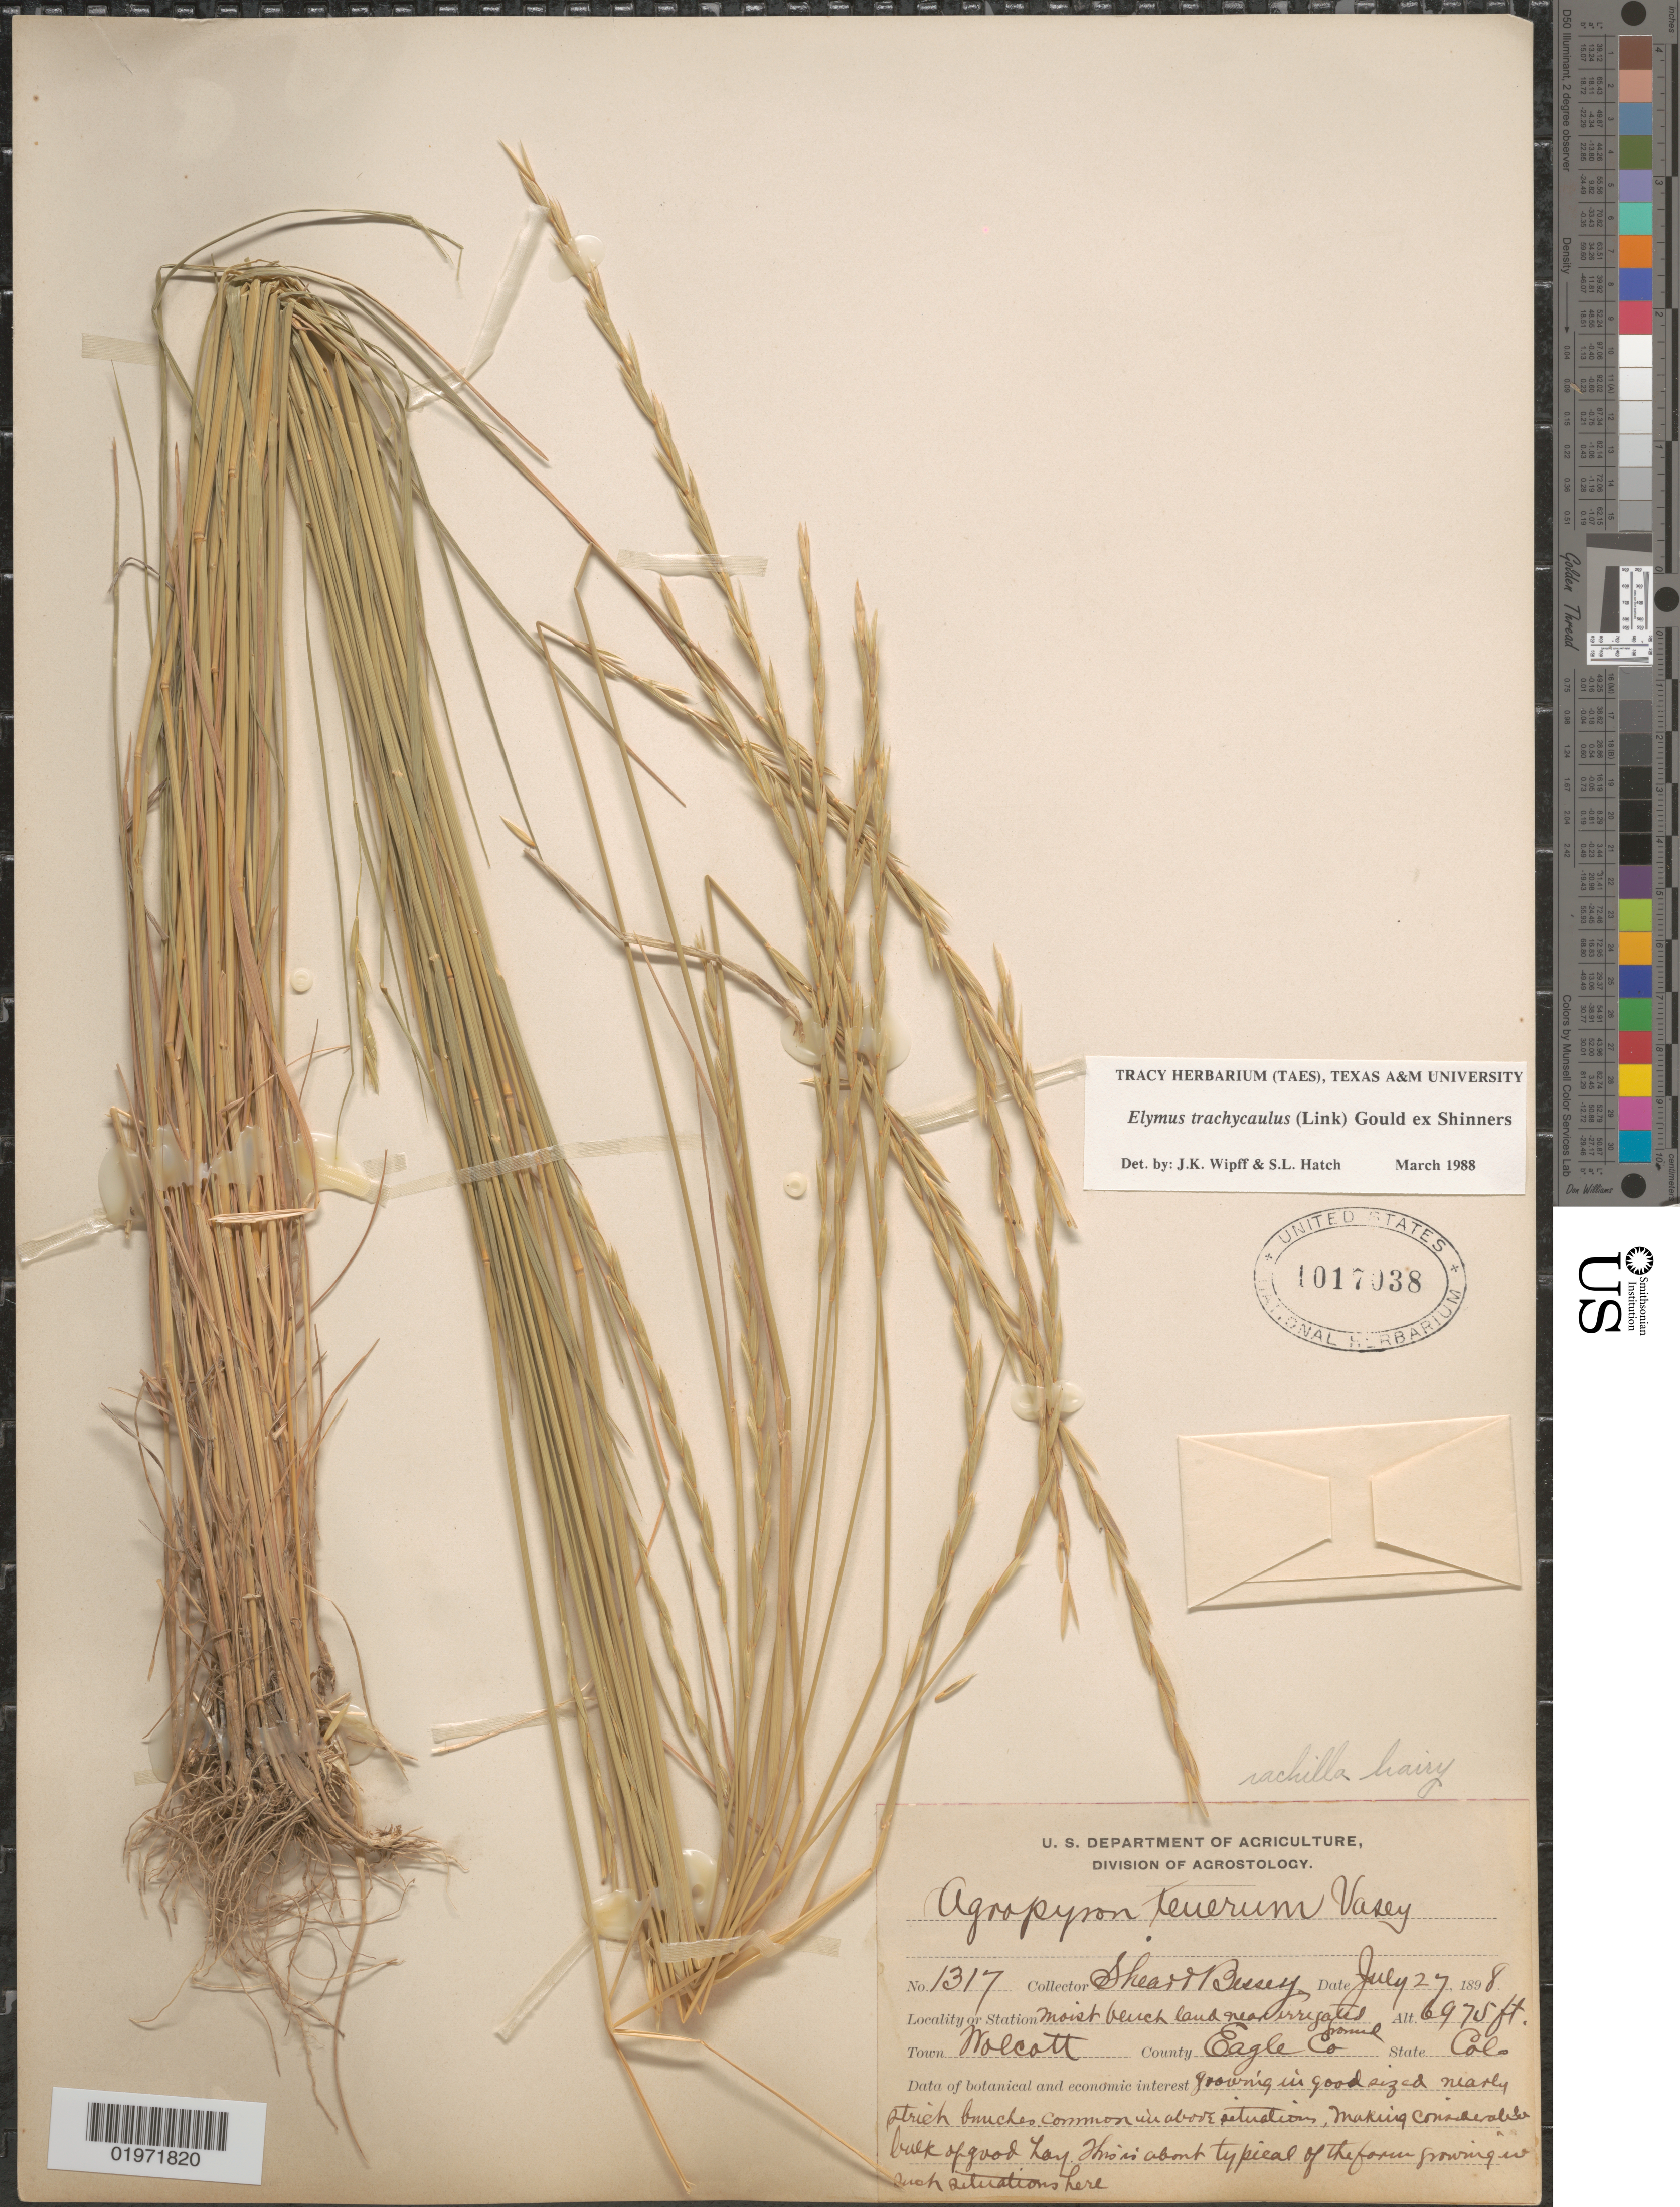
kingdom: Plantae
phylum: Tracheophyta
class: Liliopsida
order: Poales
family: Poaceae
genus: Elymus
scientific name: Elymus trachycaulus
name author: (Link) Gould ex Shinners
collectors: -- Shear & -. Bessey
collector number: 1317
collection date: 1898-07-27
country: United States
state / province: Colorado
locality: Town Walcott County Eagle Co.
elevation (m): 2126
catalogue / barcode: US 1017038